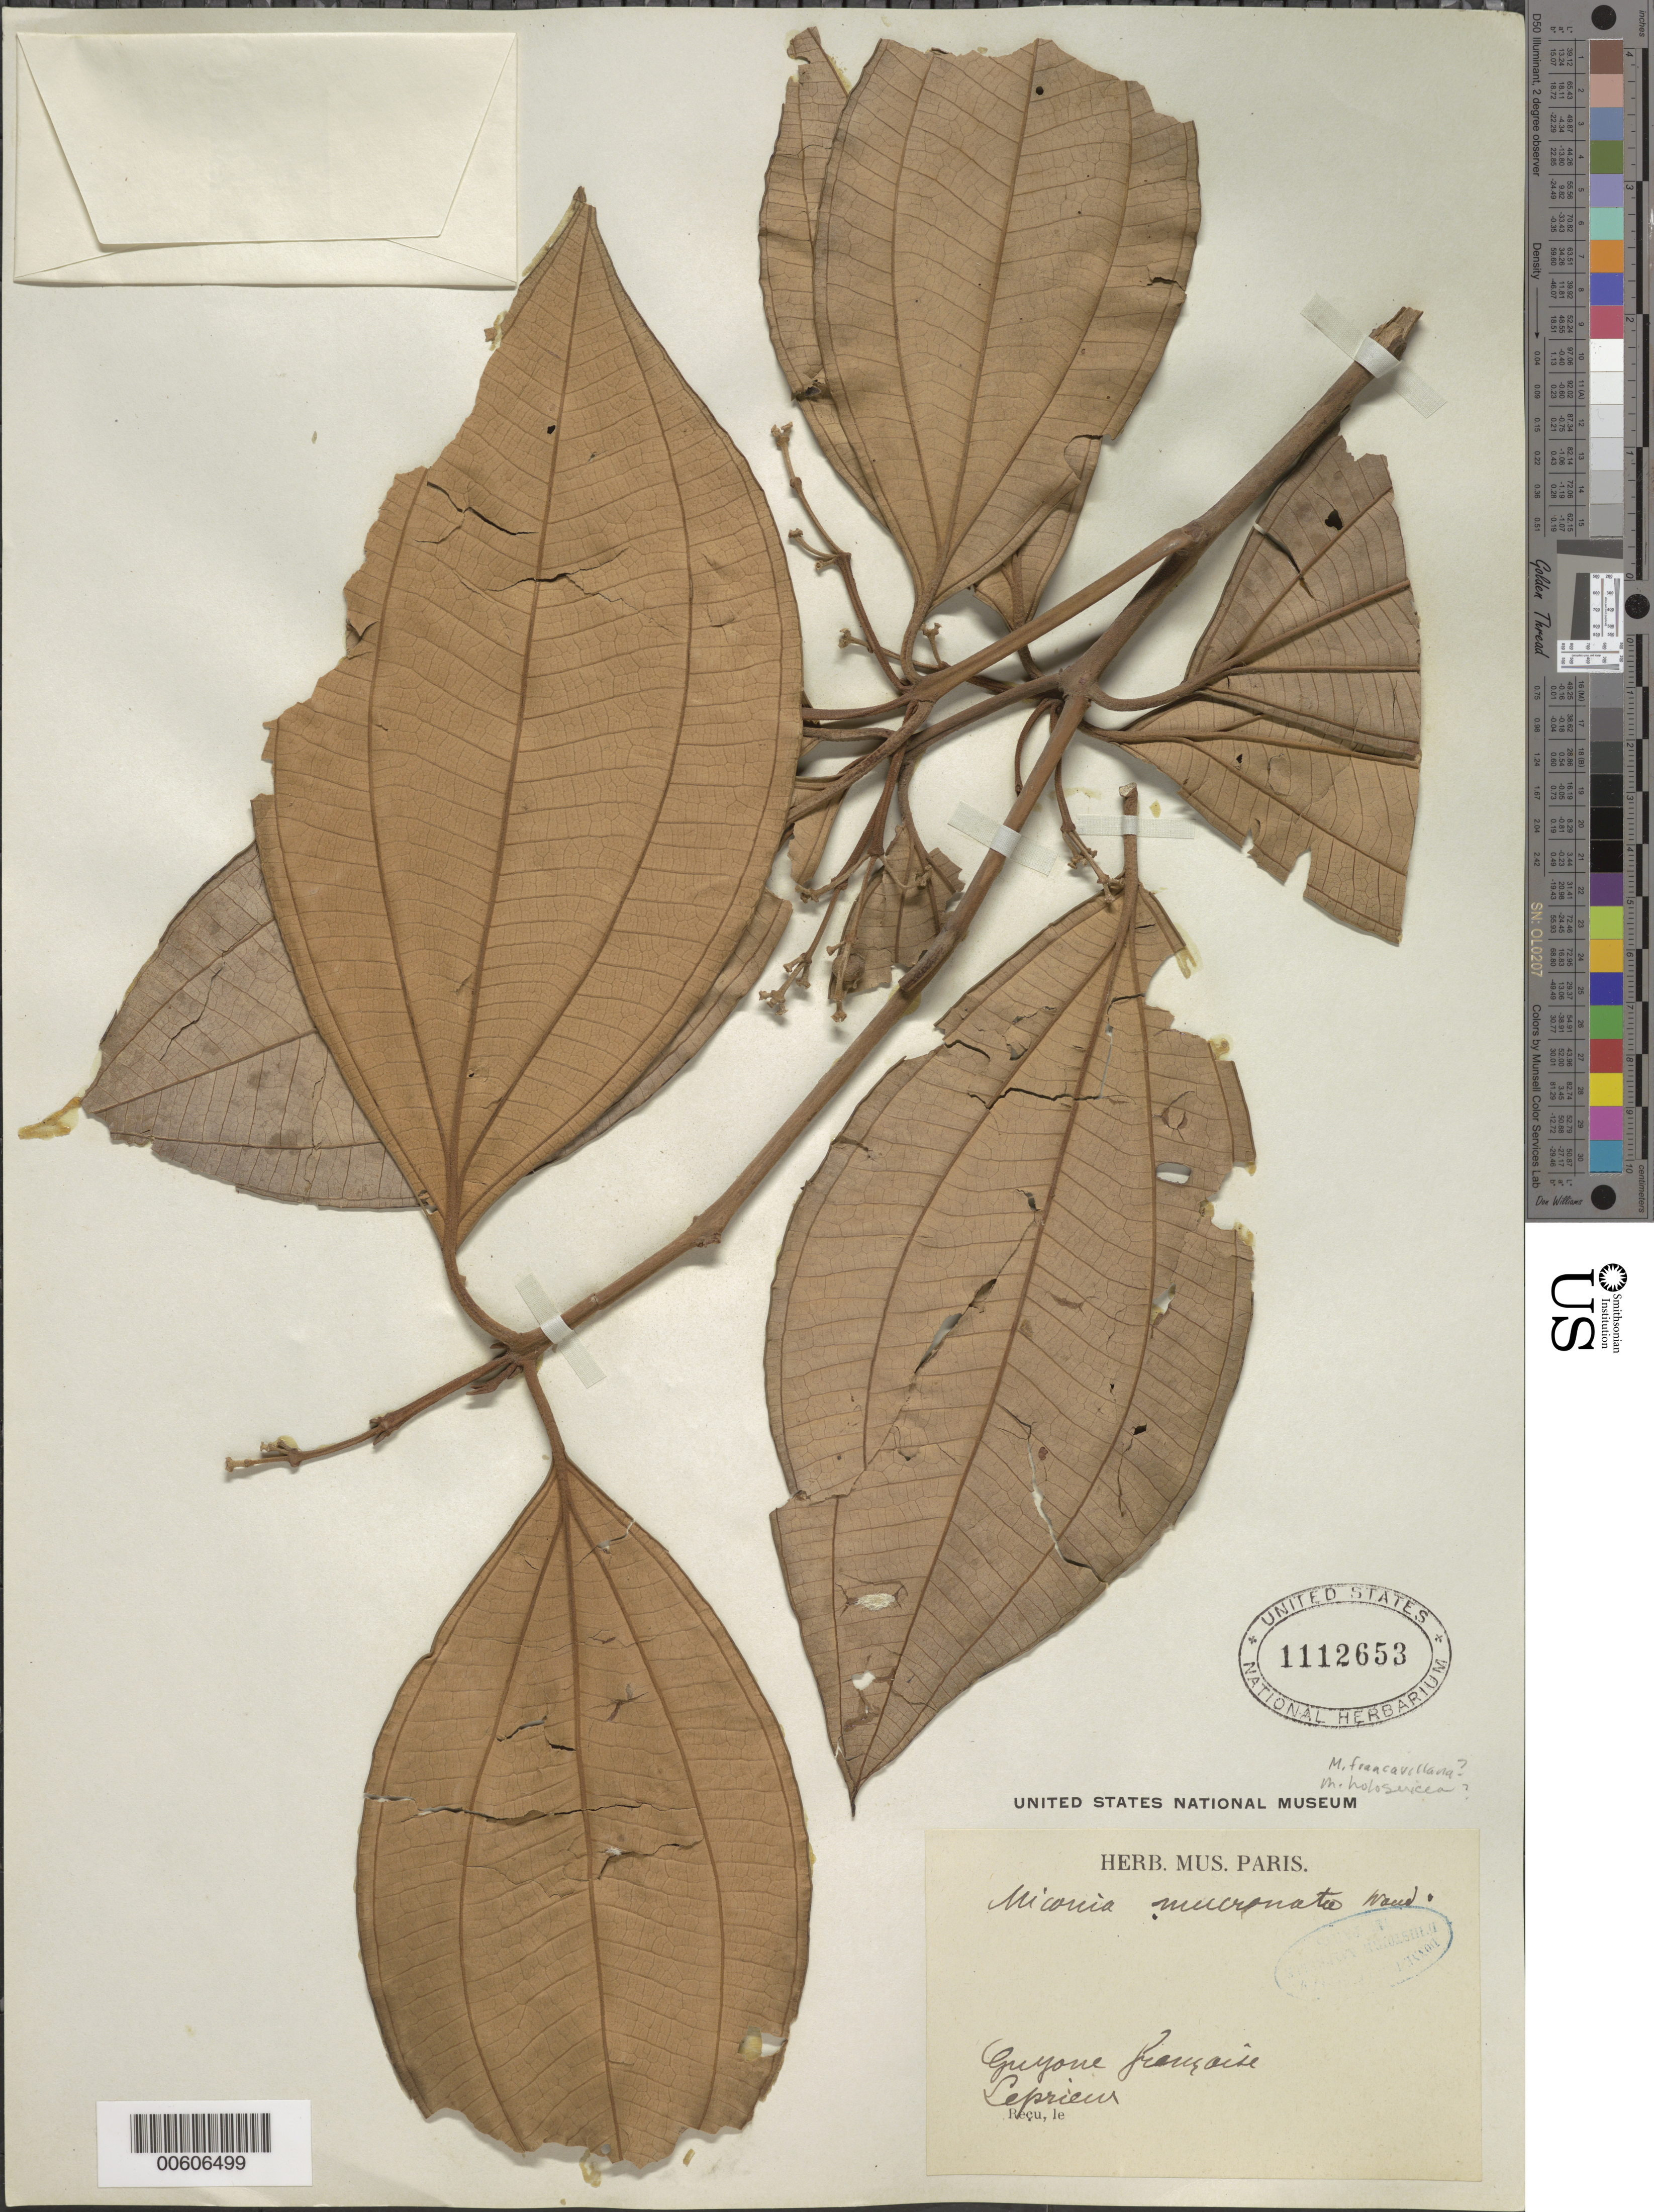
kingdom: Plantae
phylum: Tracheophyta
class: Magnoliopsida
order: Myrtales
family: Melastomataceae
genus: Miconia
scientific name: Miconia holosericea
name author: (L.) DC.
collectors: F. M. R. Leprieur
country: French Guiana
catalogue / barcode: US 1112653